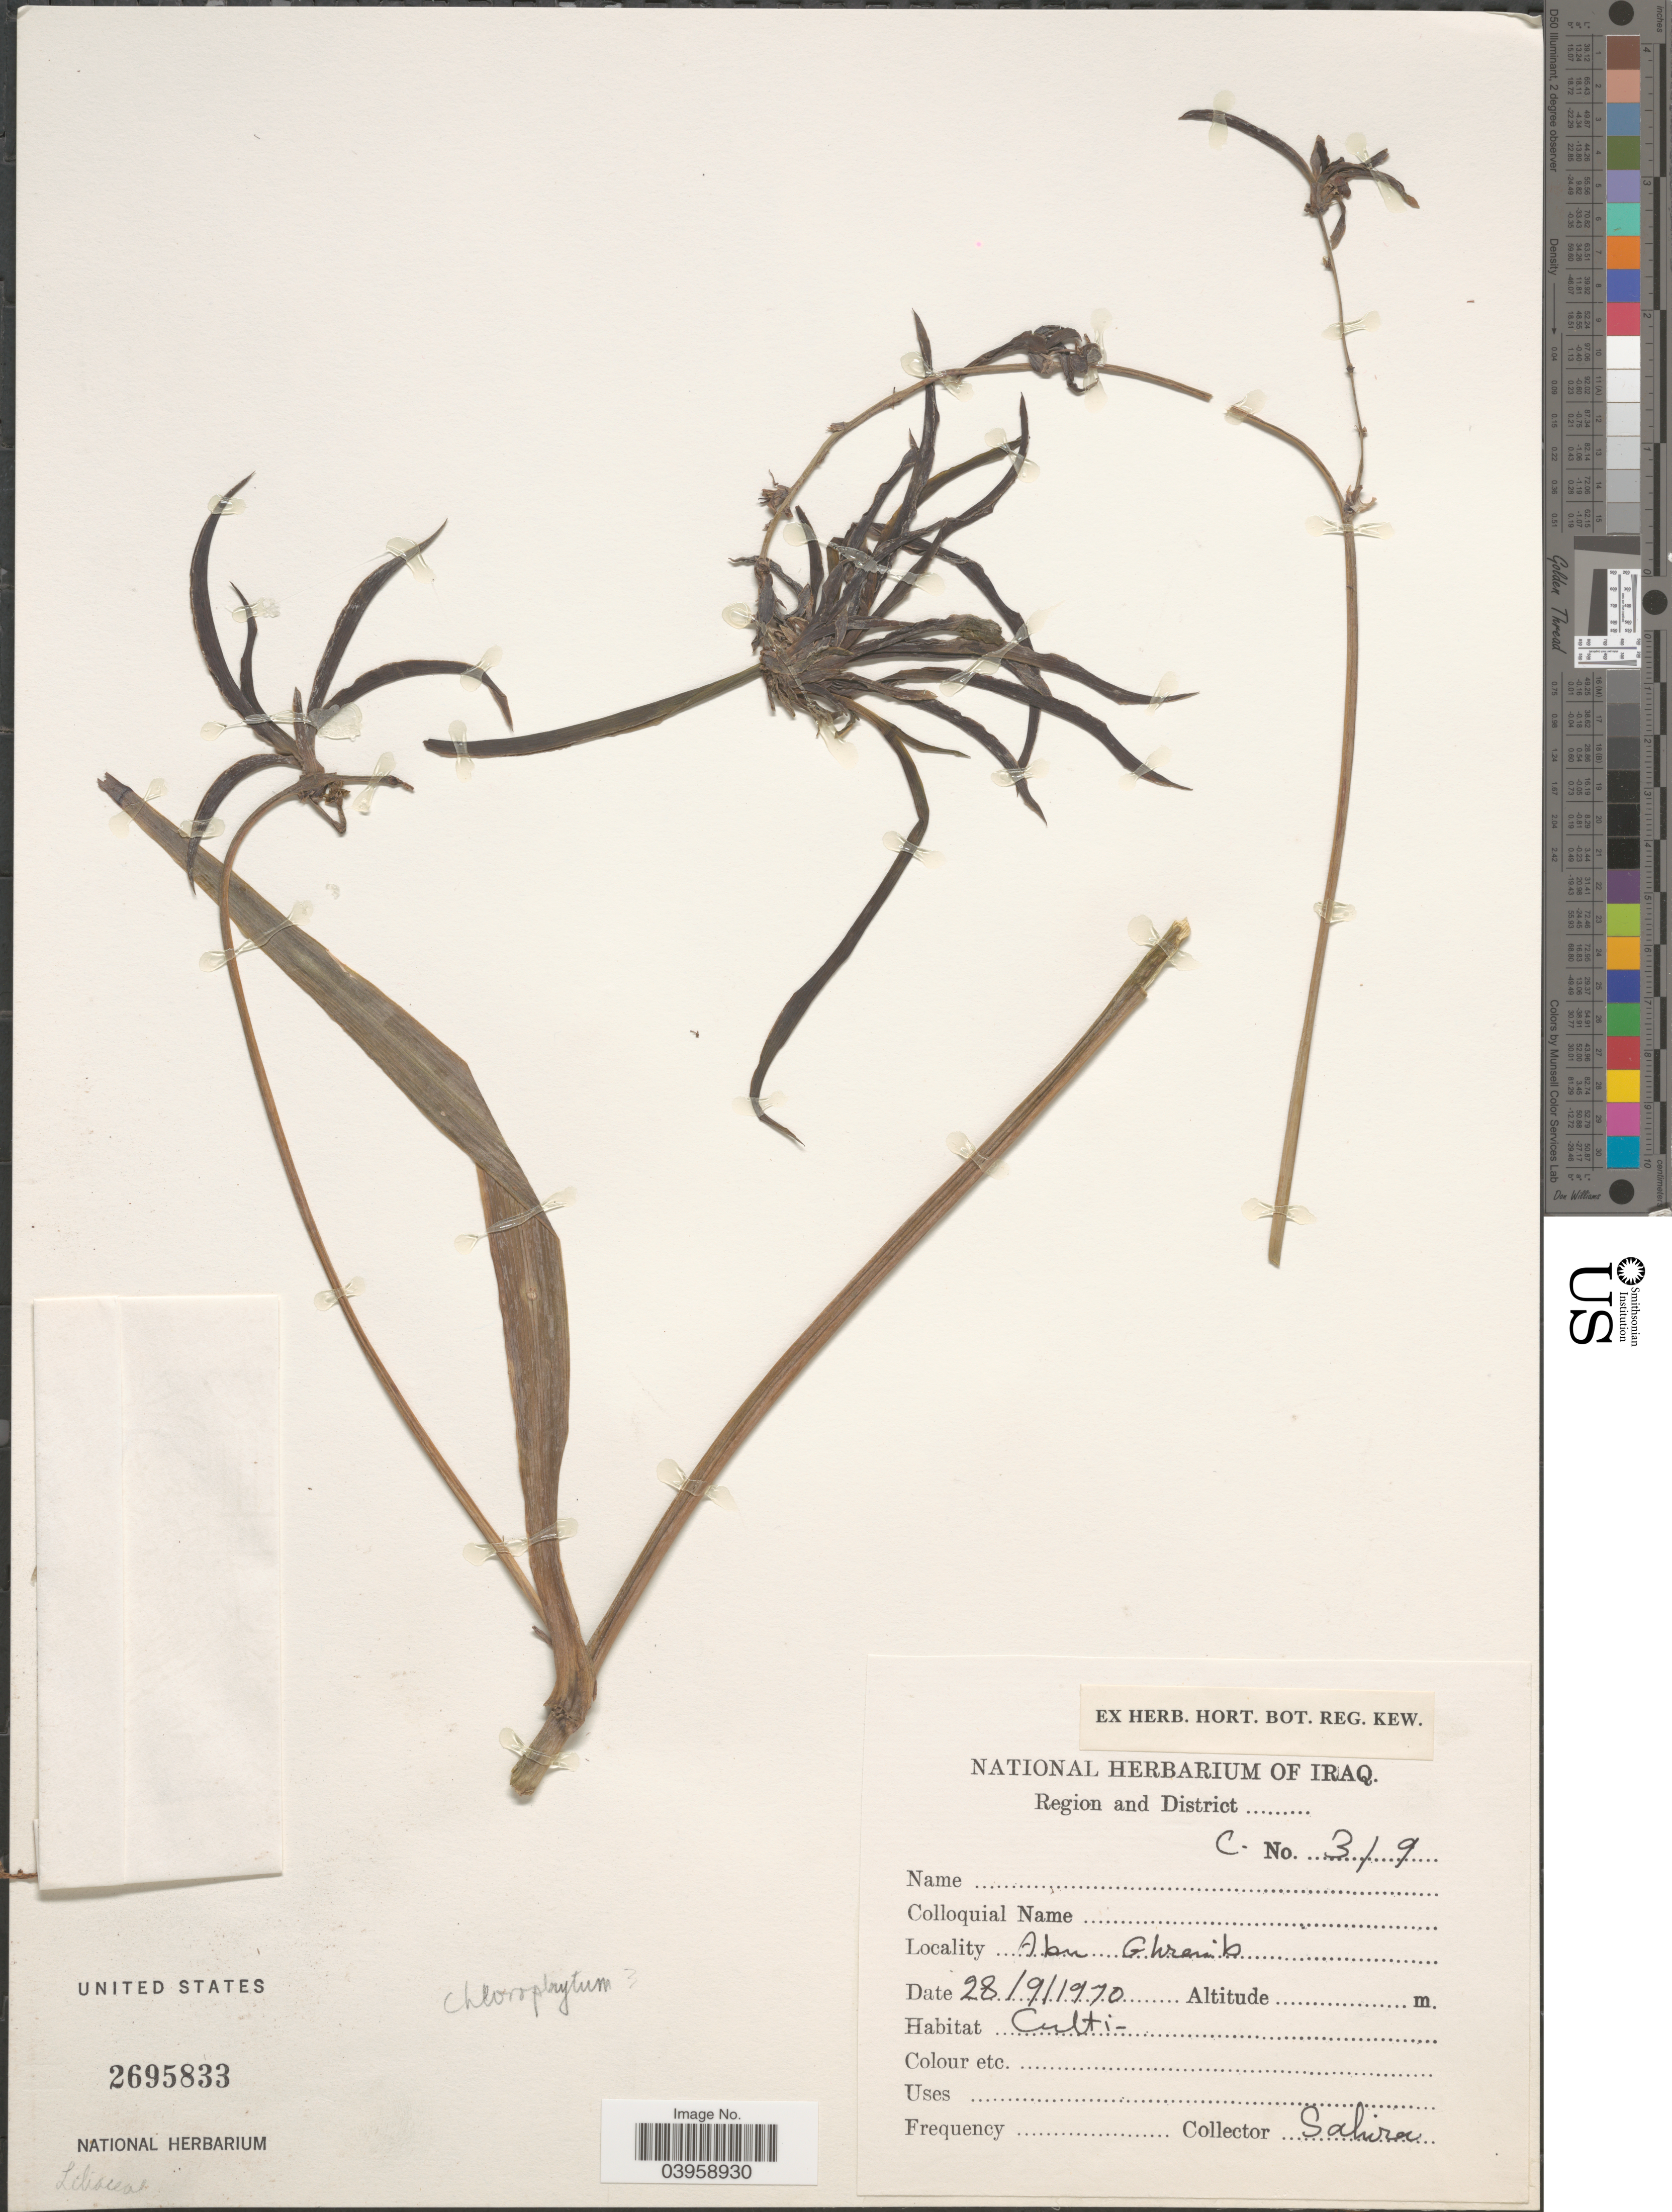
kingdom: Plantae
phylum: Tracheophyta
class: Liliopsida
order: Asparagales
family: Asparagaceae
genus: Chlorophytum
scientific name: Chlorophytum sp.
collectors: -. Sahira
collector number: C-319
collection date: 1970-09-28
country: Iraq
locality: Abu Ghraib.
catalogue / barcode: US 2695833